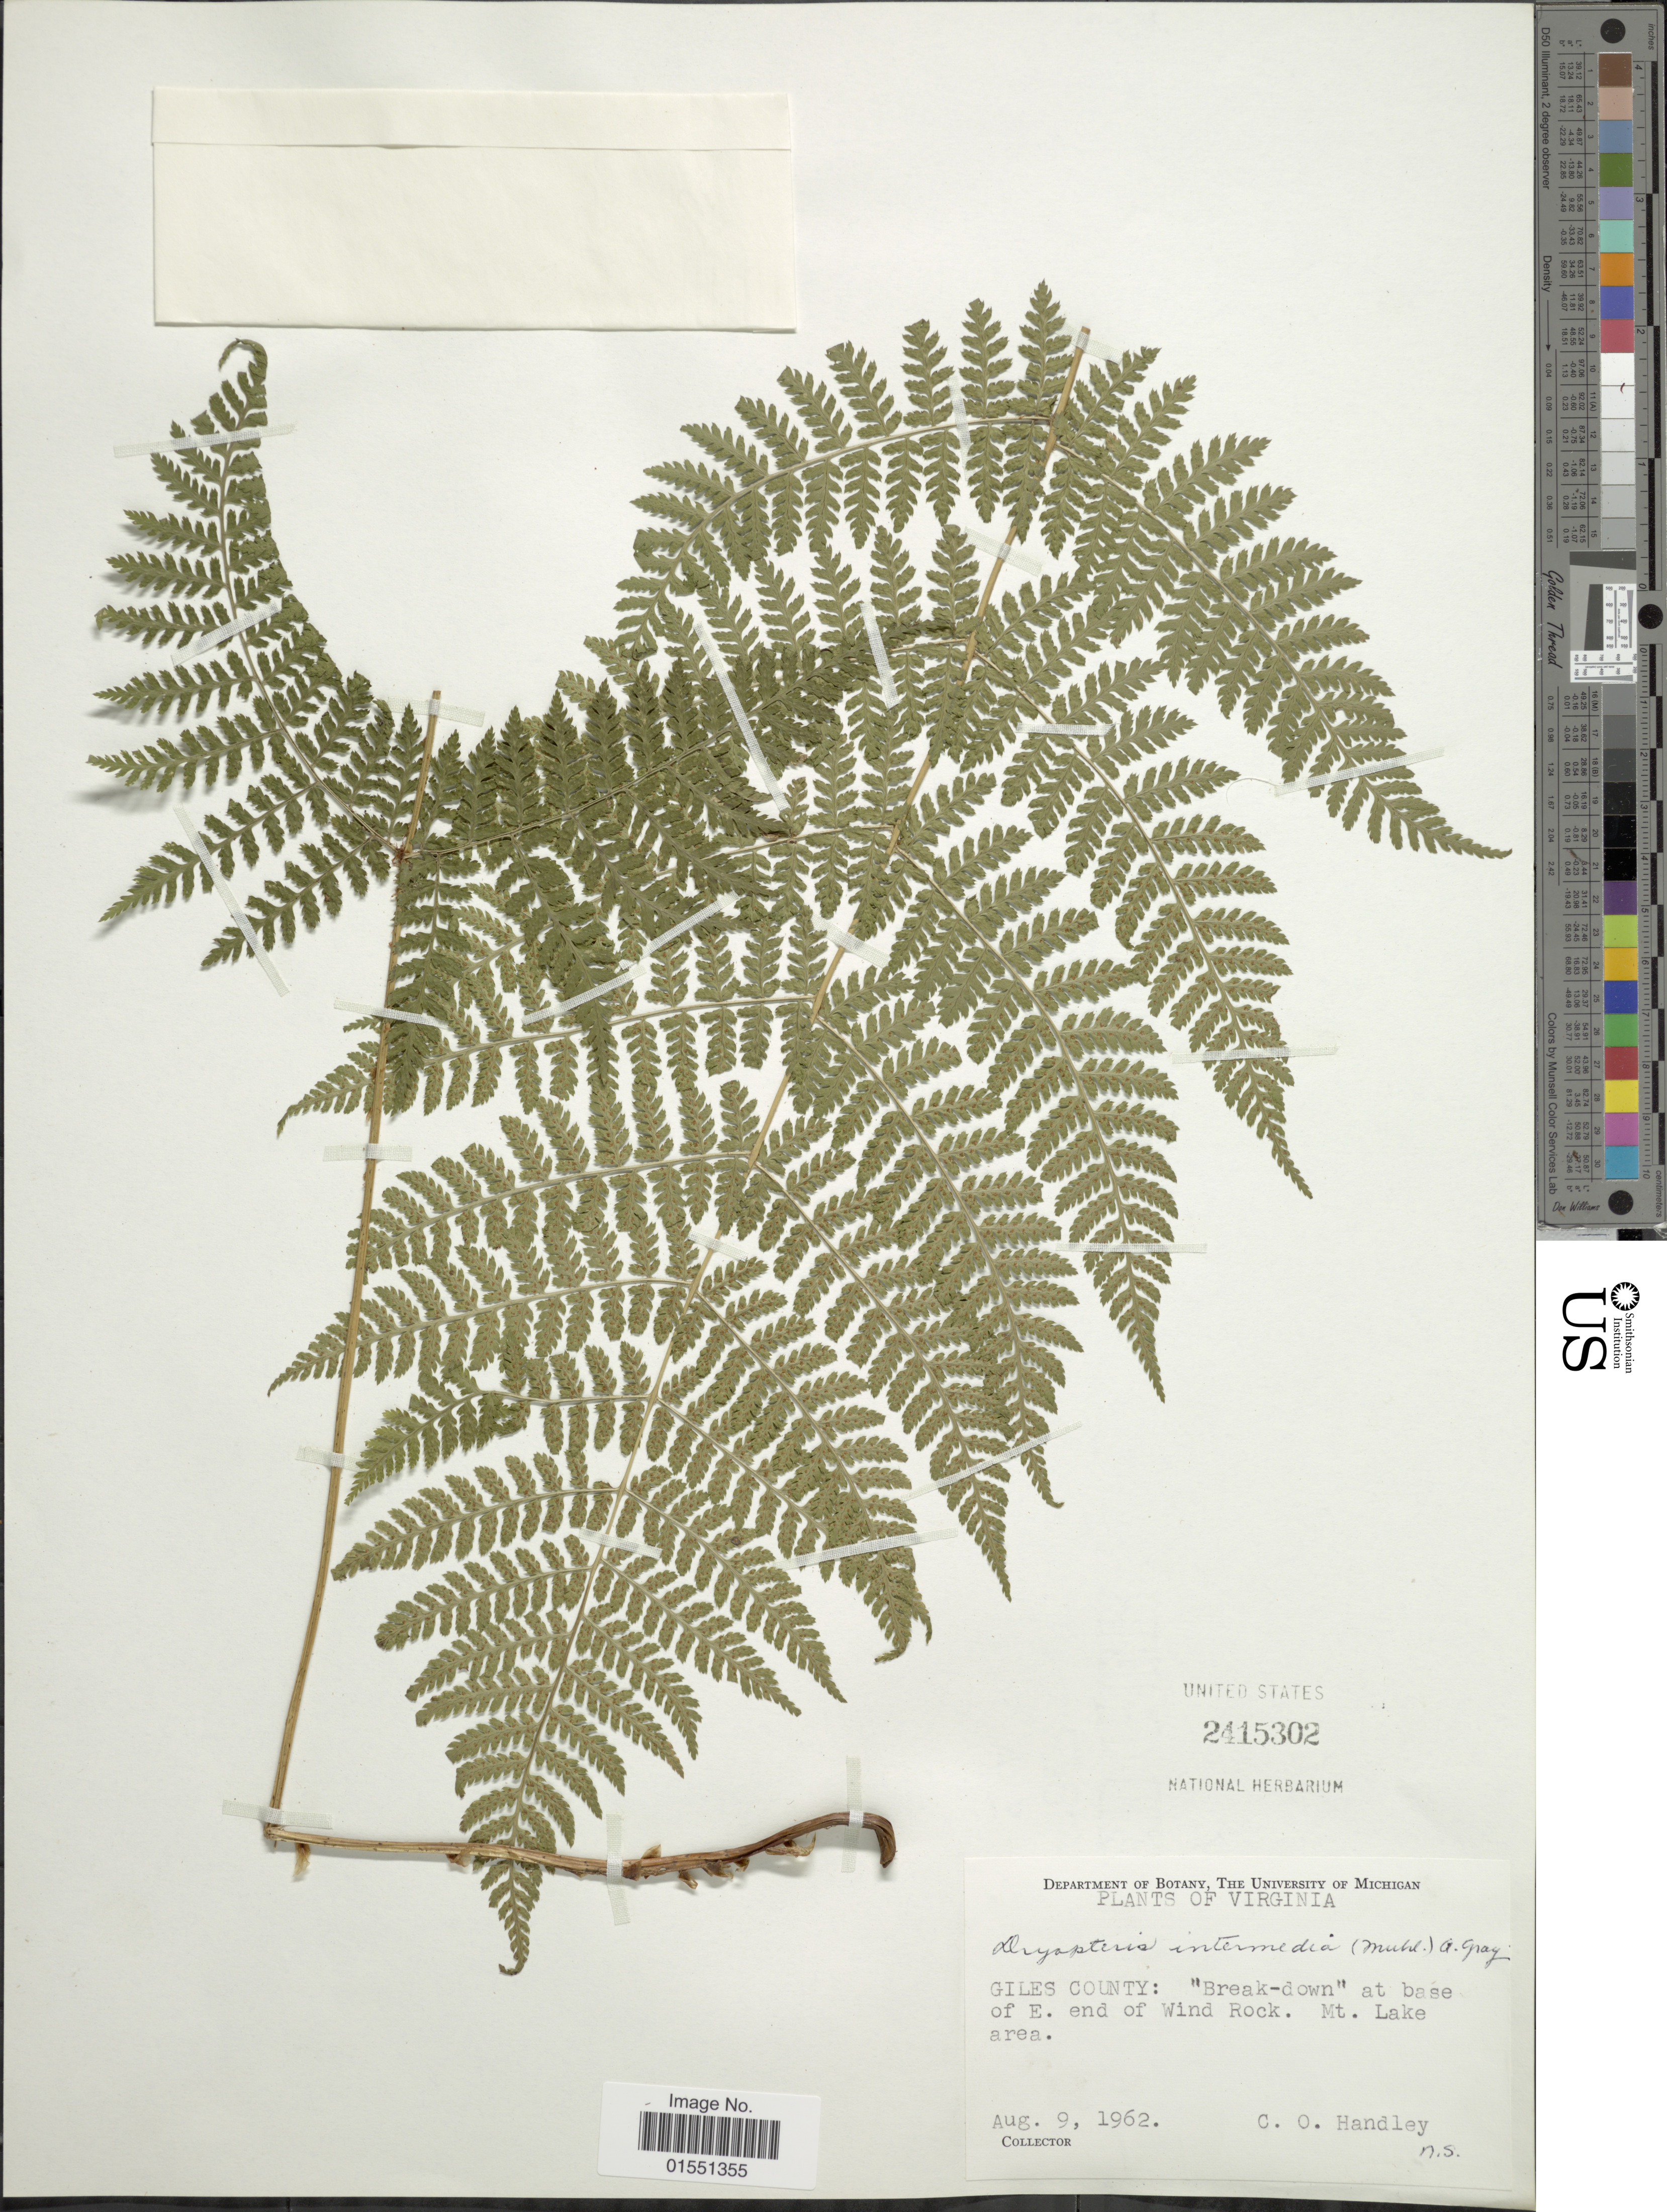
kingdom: Plantae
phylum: Tracheophyta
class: Polypodiopsida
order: Polypodiales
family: Dryopteridaceae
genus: Dryopteris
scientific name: Dryopteris intermedia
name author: (Muhl.) A. Gray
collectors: C. O. Handley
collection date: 1962-08-09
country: United States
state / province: Virginia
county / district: Giles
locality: "Break-down" at base of E. end of Wind Rock. Mt. Lake area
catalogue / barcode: US 2415302